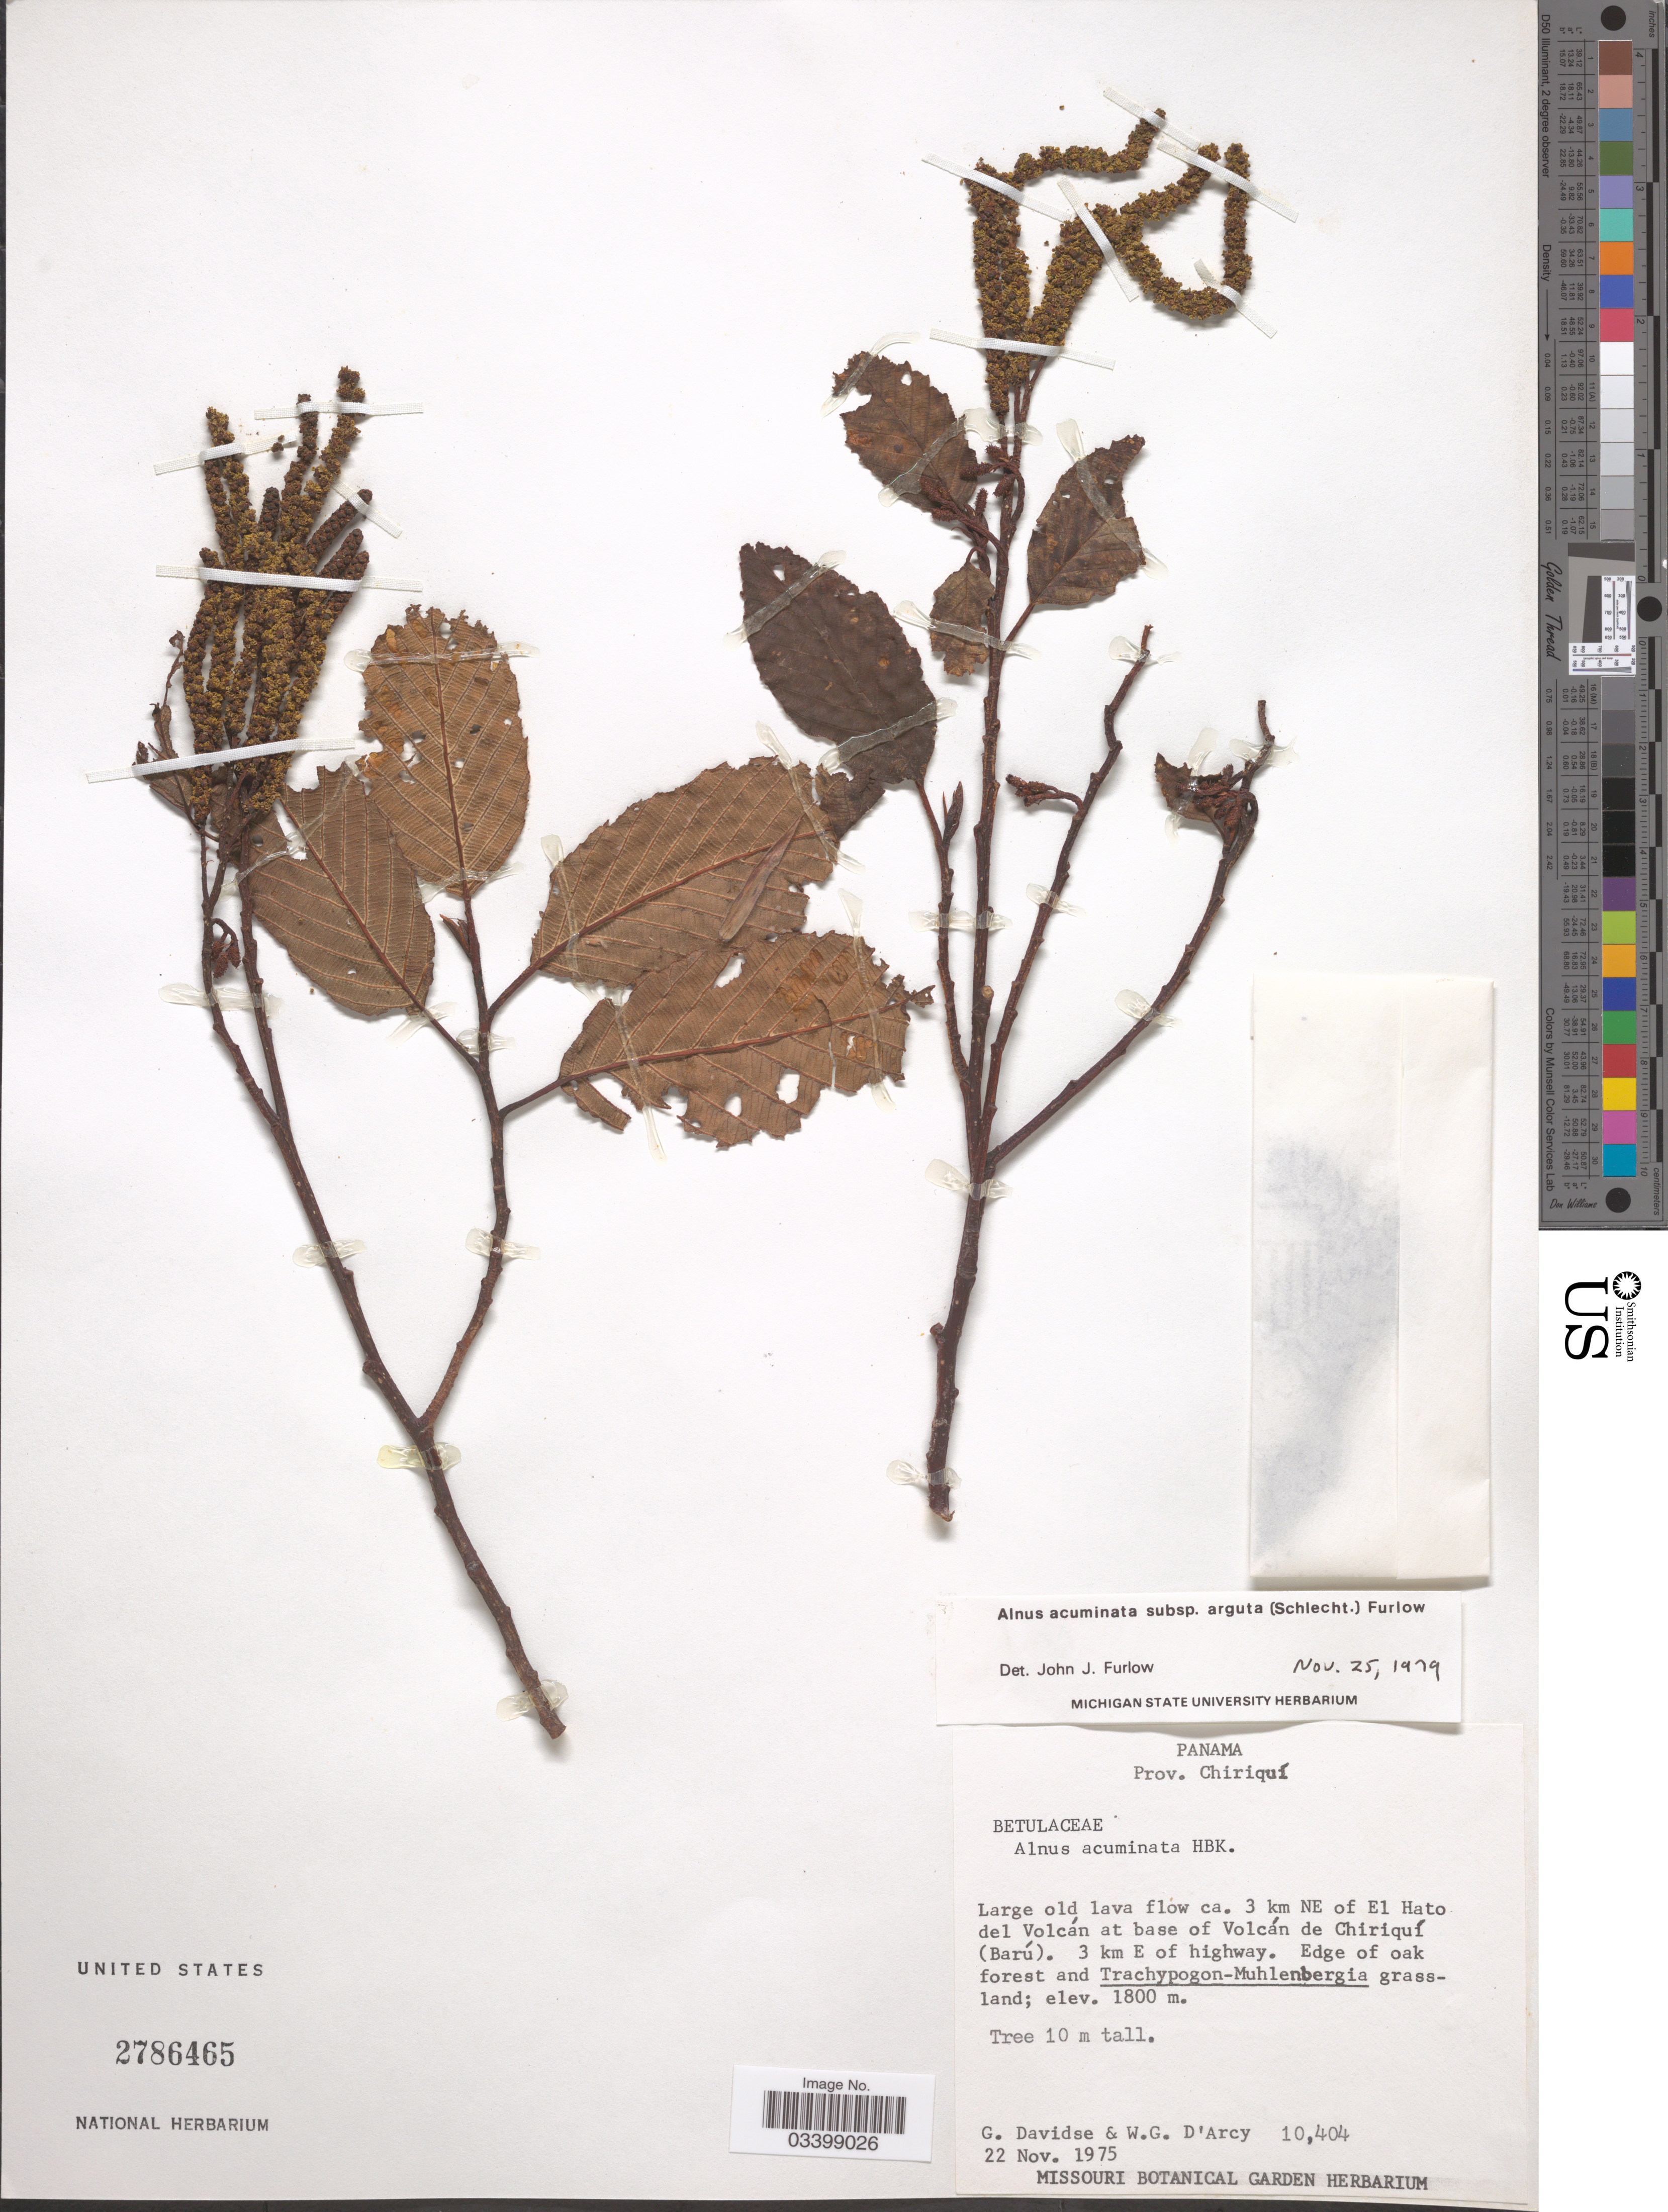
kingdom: Plantae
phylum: Tracheophyta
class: Magnoliopsida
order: Fagales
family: Betulaceae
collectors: G. Davidse & W. G. D'Arcy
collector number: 10404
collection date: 1975-11-22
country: Panama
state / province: Chiriqui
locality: Large old lava flow ca. 3 km NE of El Hato del Volcán at base of Volcán de Chiriquí (Barú). 3 km E of highway.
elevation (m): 1800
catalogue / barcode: US 2786465